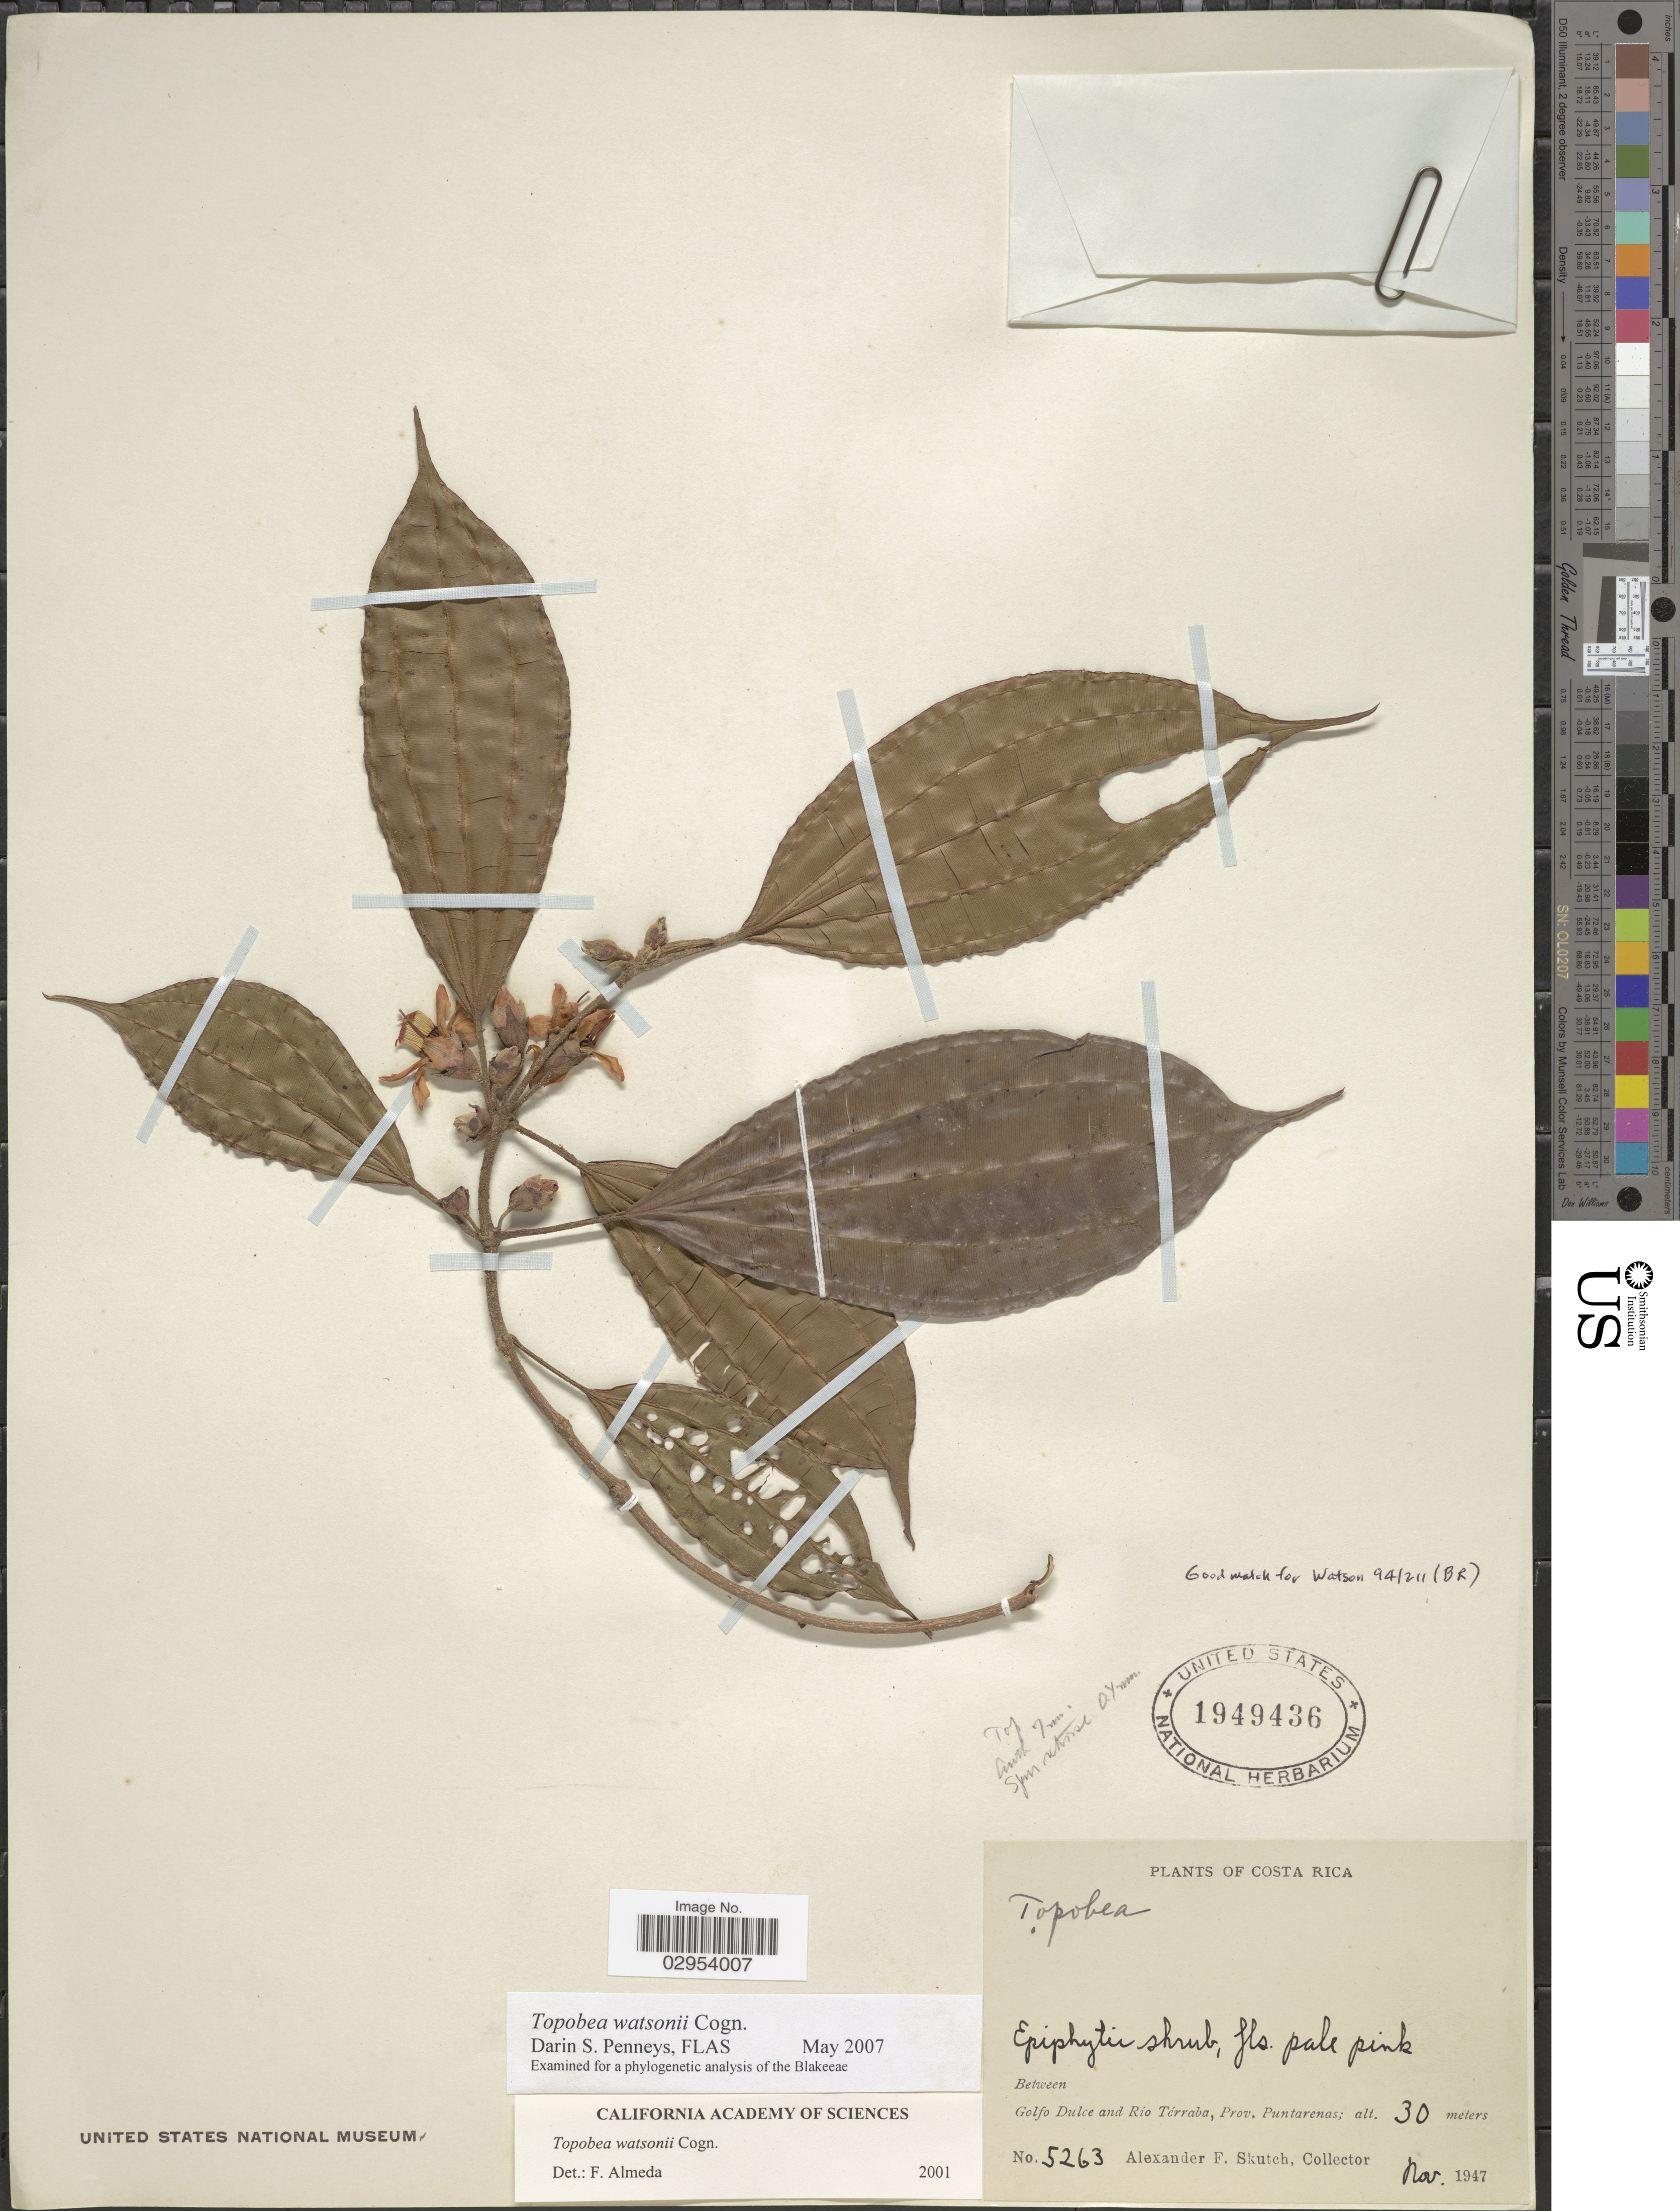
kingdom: Plantae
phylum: Tracheophyta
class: Magnoliopsida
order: Myrtales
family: Melastomataceae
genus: Topobea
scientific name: Topobea watsonii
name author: Cogn.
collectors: A. F. Skutch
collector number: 5263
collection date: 1947-11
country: Costa Rica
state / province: Puntarenas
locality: Between Golfo Dulce and Rio Térraba.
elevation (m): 30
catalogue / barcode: US 1949436